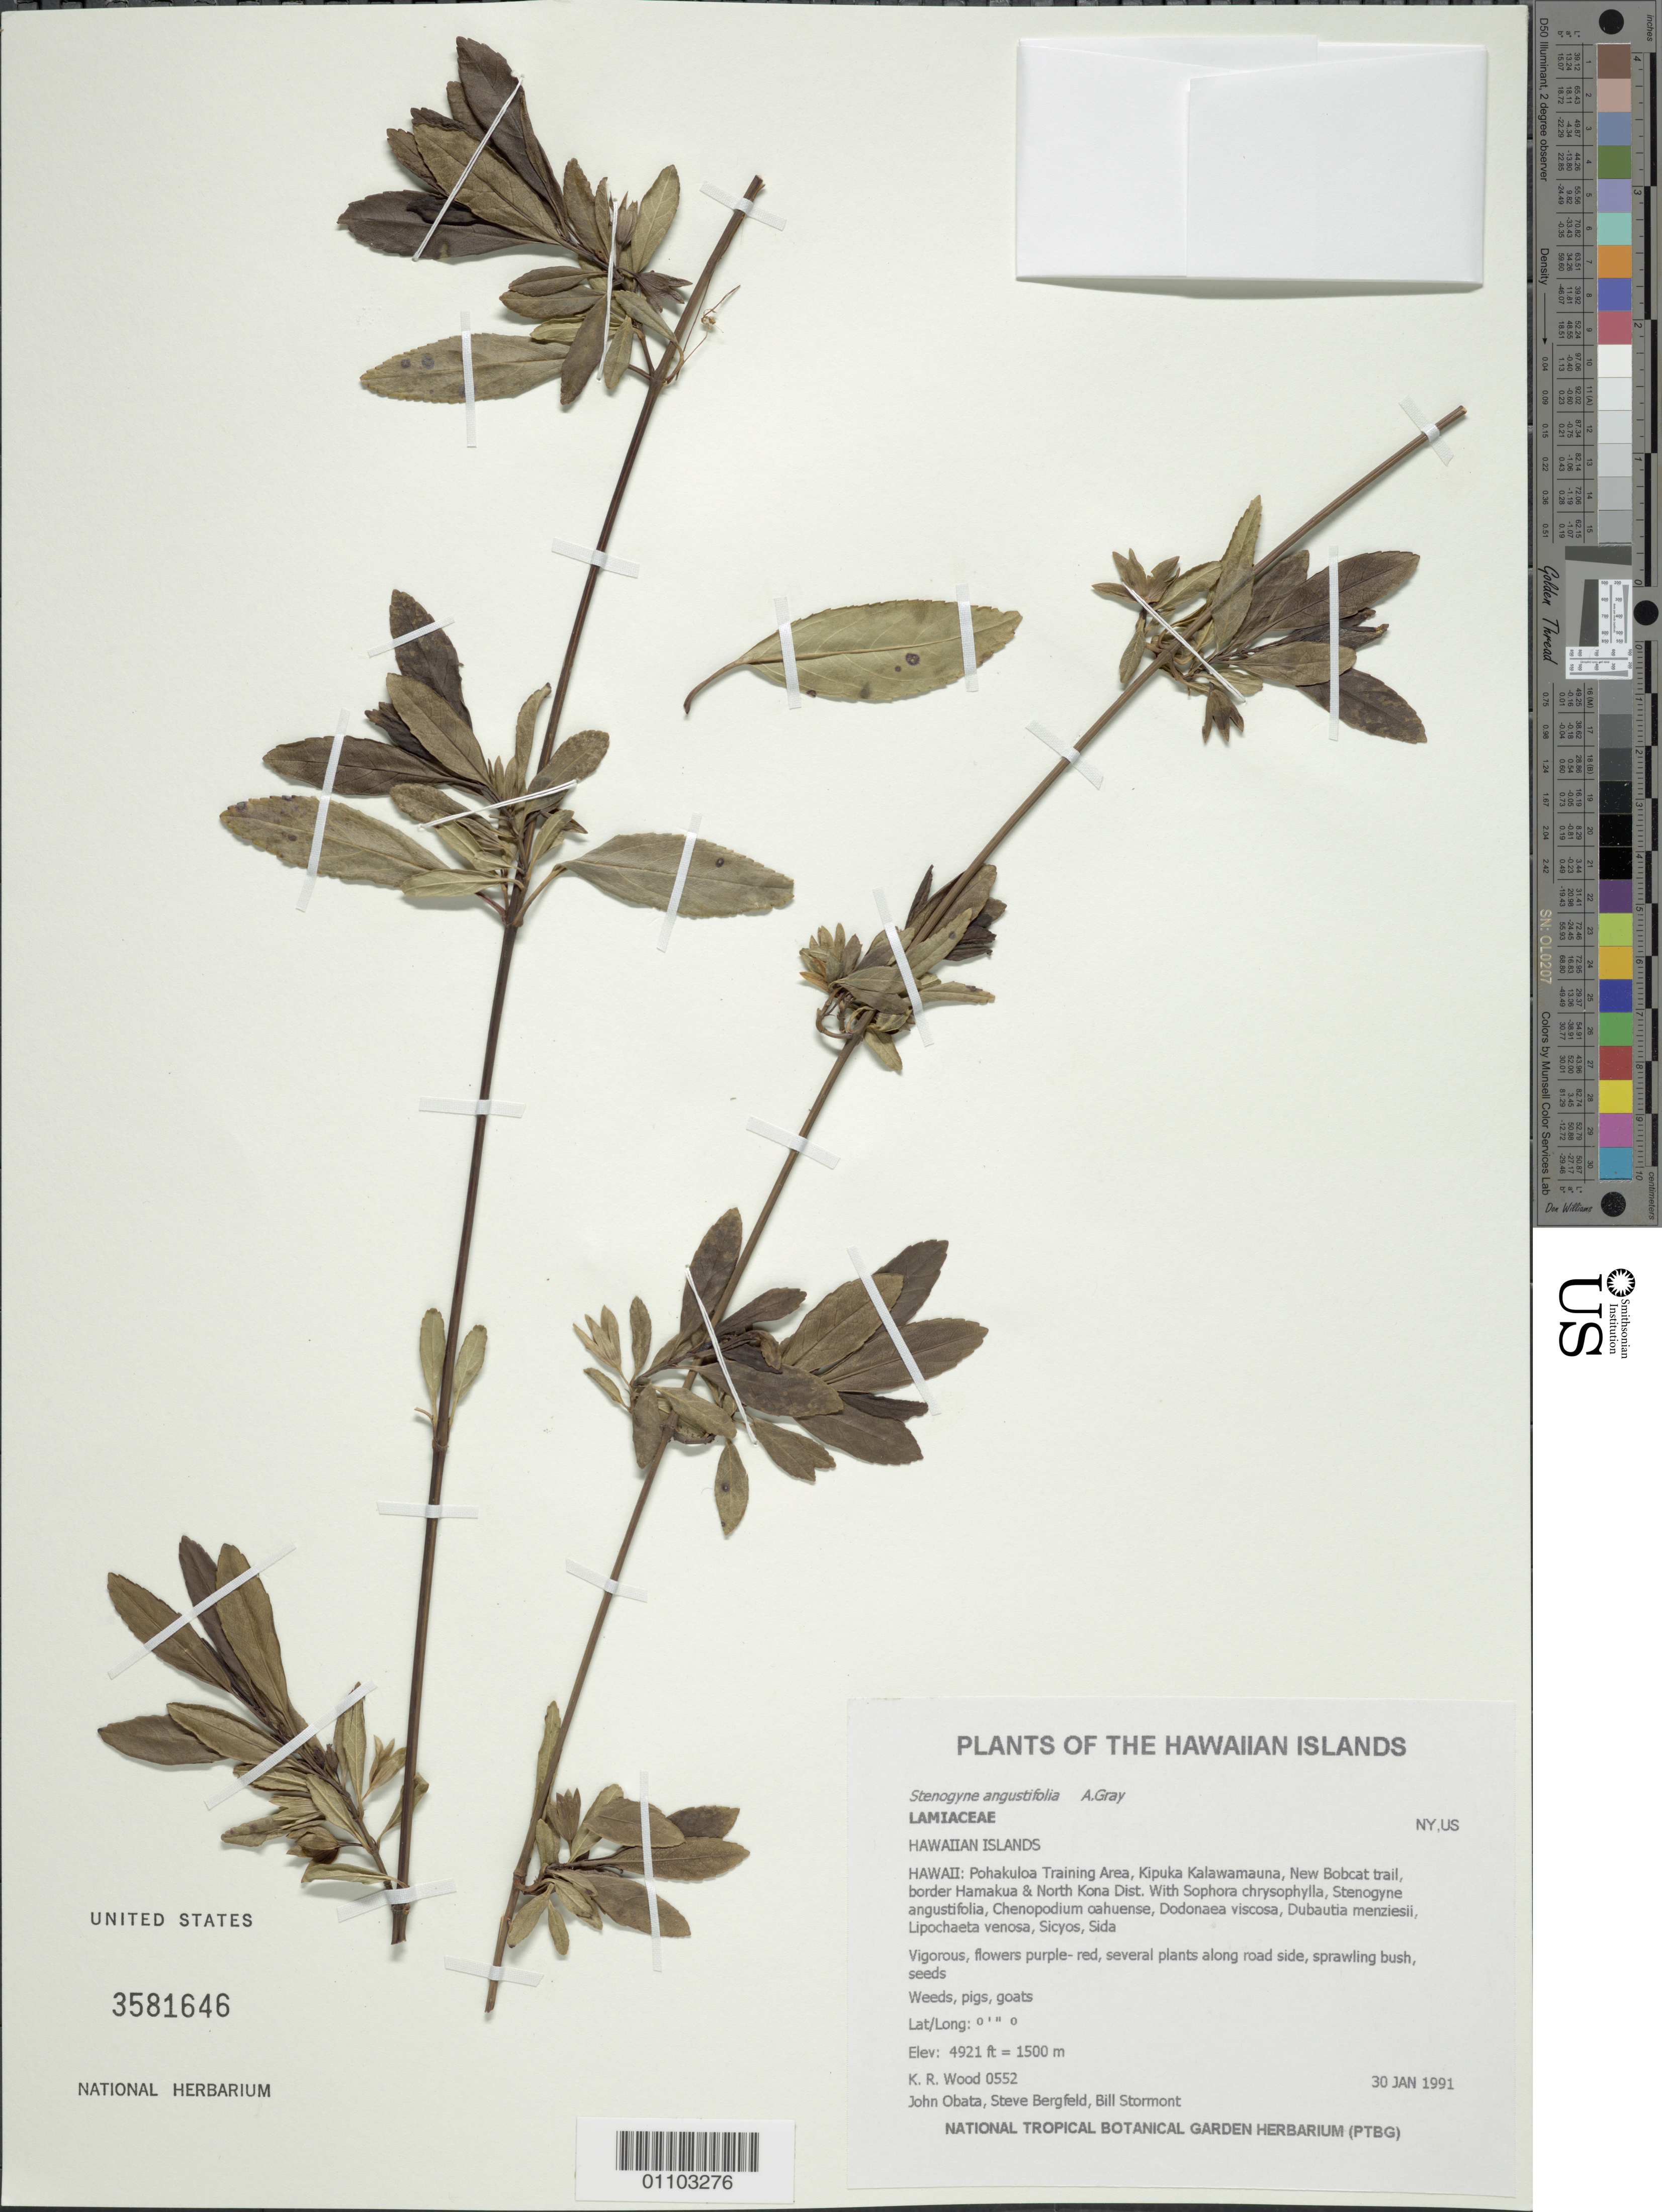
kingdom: Plantae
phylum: Tracheophyta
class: Magnoliopsida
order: Lamiales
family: Lamiaceae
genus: Stenogyne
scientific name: Stenogyne angustifolia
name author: A. Gray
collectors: K. R. Wood, J. Obata, S. Bergfeld & B. Stormont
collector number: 0552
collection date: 1991-01-30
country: United States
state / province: Hawaii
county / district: Hawaii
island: Hawaii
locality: Pohakuloa Training Area, Kipuka Kalawamauna, New Bobcat trail, border Hamakua & North Kona Dist.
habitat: sprawling bush.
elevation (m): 1500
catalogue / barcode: US 3581646